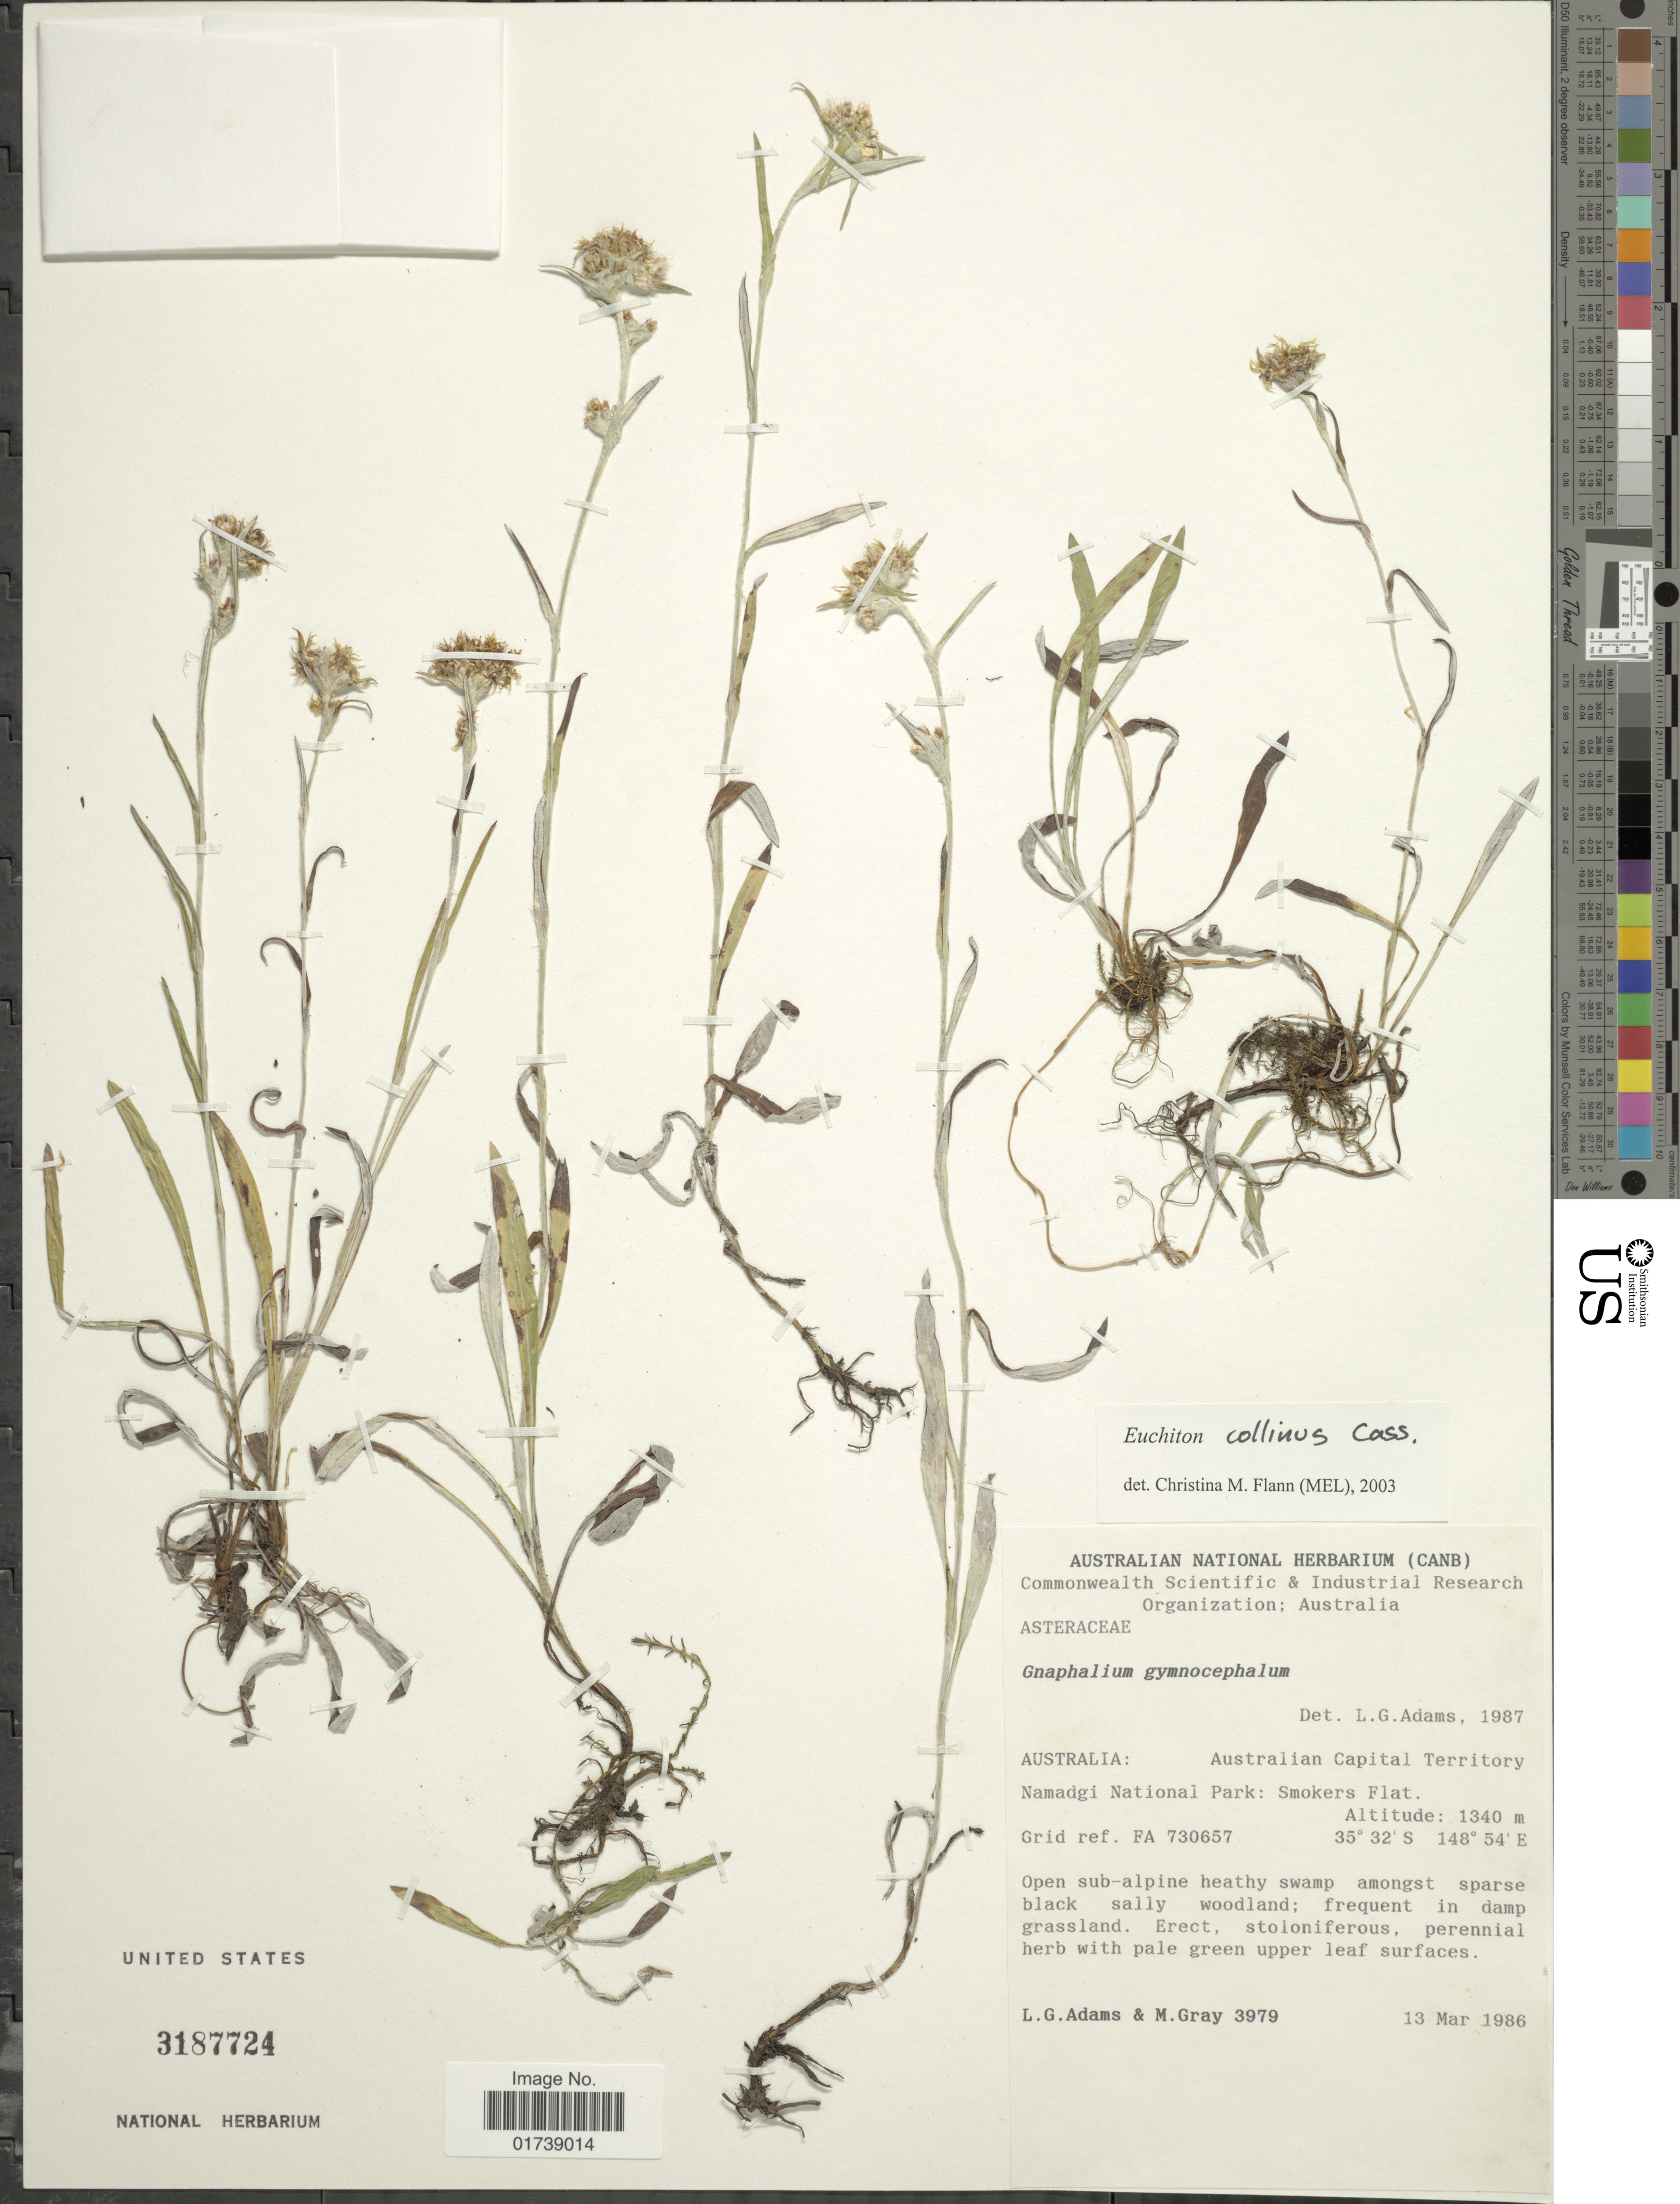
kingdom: Plantae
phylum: Tracheophyta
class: Magnoliopsida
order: Asterales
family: Asteraceae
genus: Euchiton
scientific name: Euchiton japonicus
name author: (Thunb.) Anderb.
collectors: L. G. Adams & M. Gray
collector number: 3979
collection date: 1986-03-13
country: Australia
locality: Australian Capital Territory, Namadgi National Park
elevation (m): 1340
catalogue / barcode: US 3187724